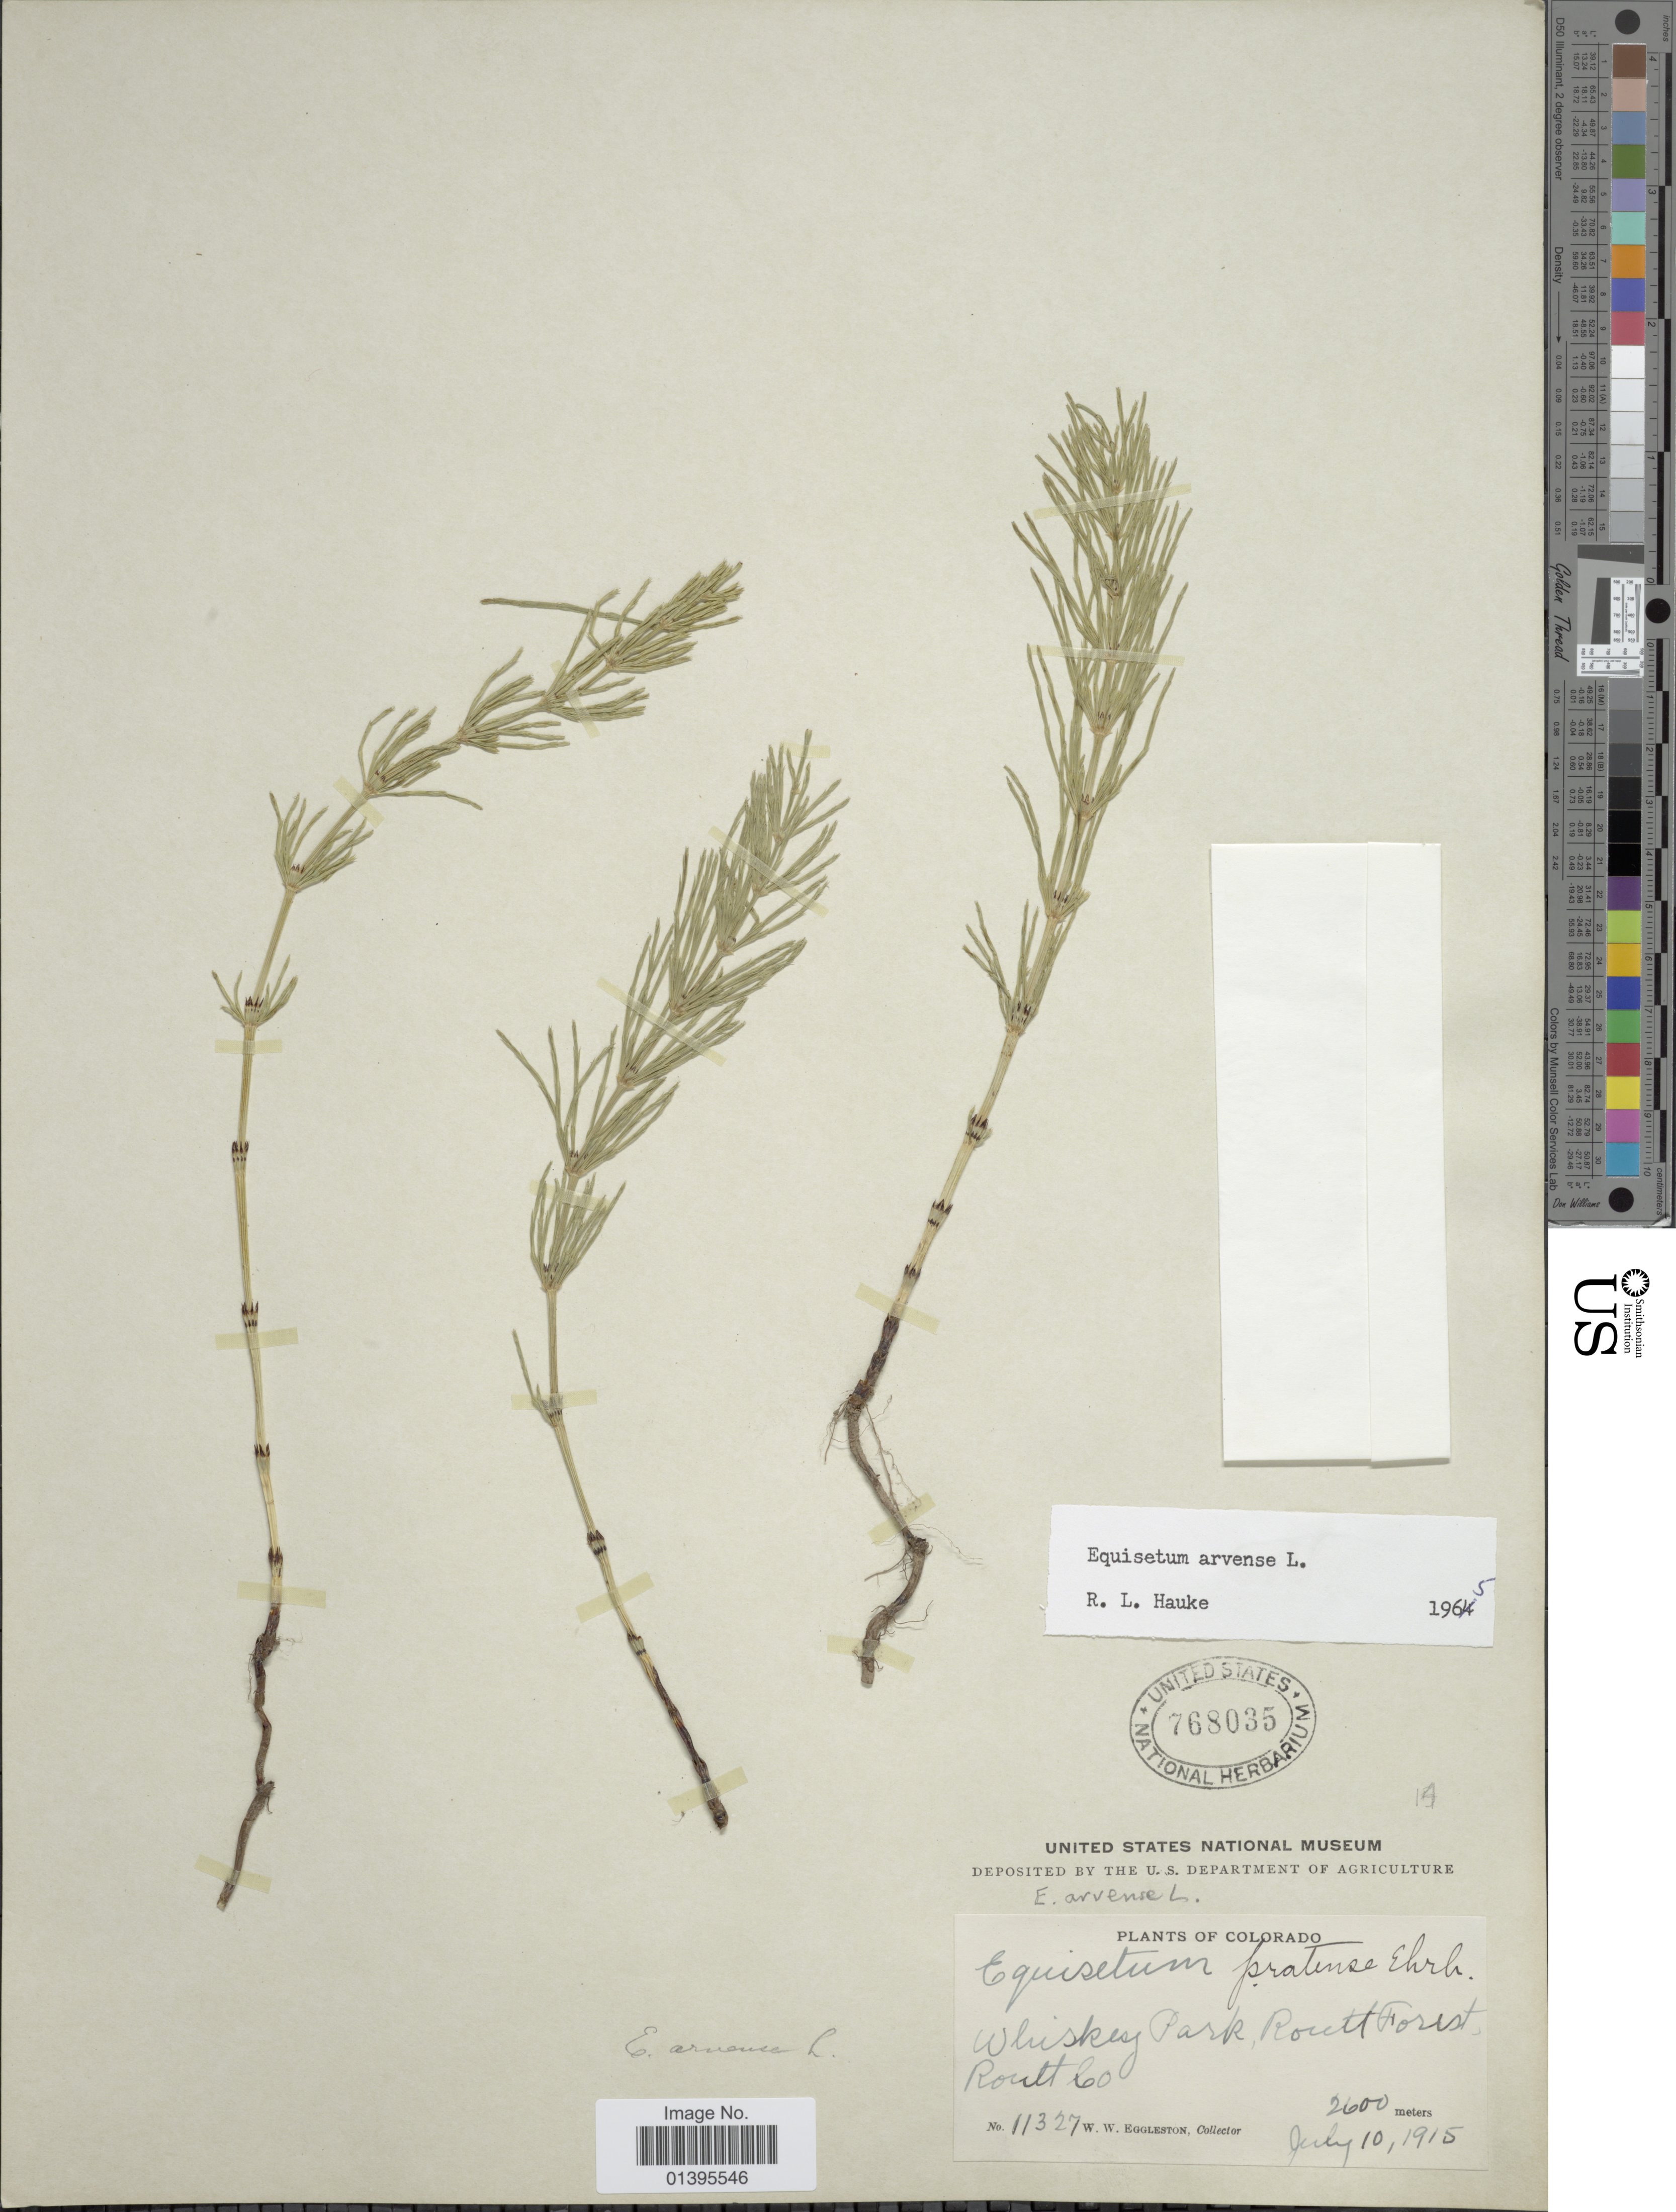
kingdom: Plantae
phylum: Tracheophyta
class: Polypodiopsida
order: Equisetales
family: Equisetaceae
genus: Equisetum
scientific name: Equisetum arvense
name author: L.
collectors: W. W. Eggleston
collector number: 11327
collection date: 1915-07-10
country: United States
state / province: Colorado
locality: Whiskey Park, Routt Forest, Routt Co.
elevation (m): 2600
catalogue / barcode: US 768035